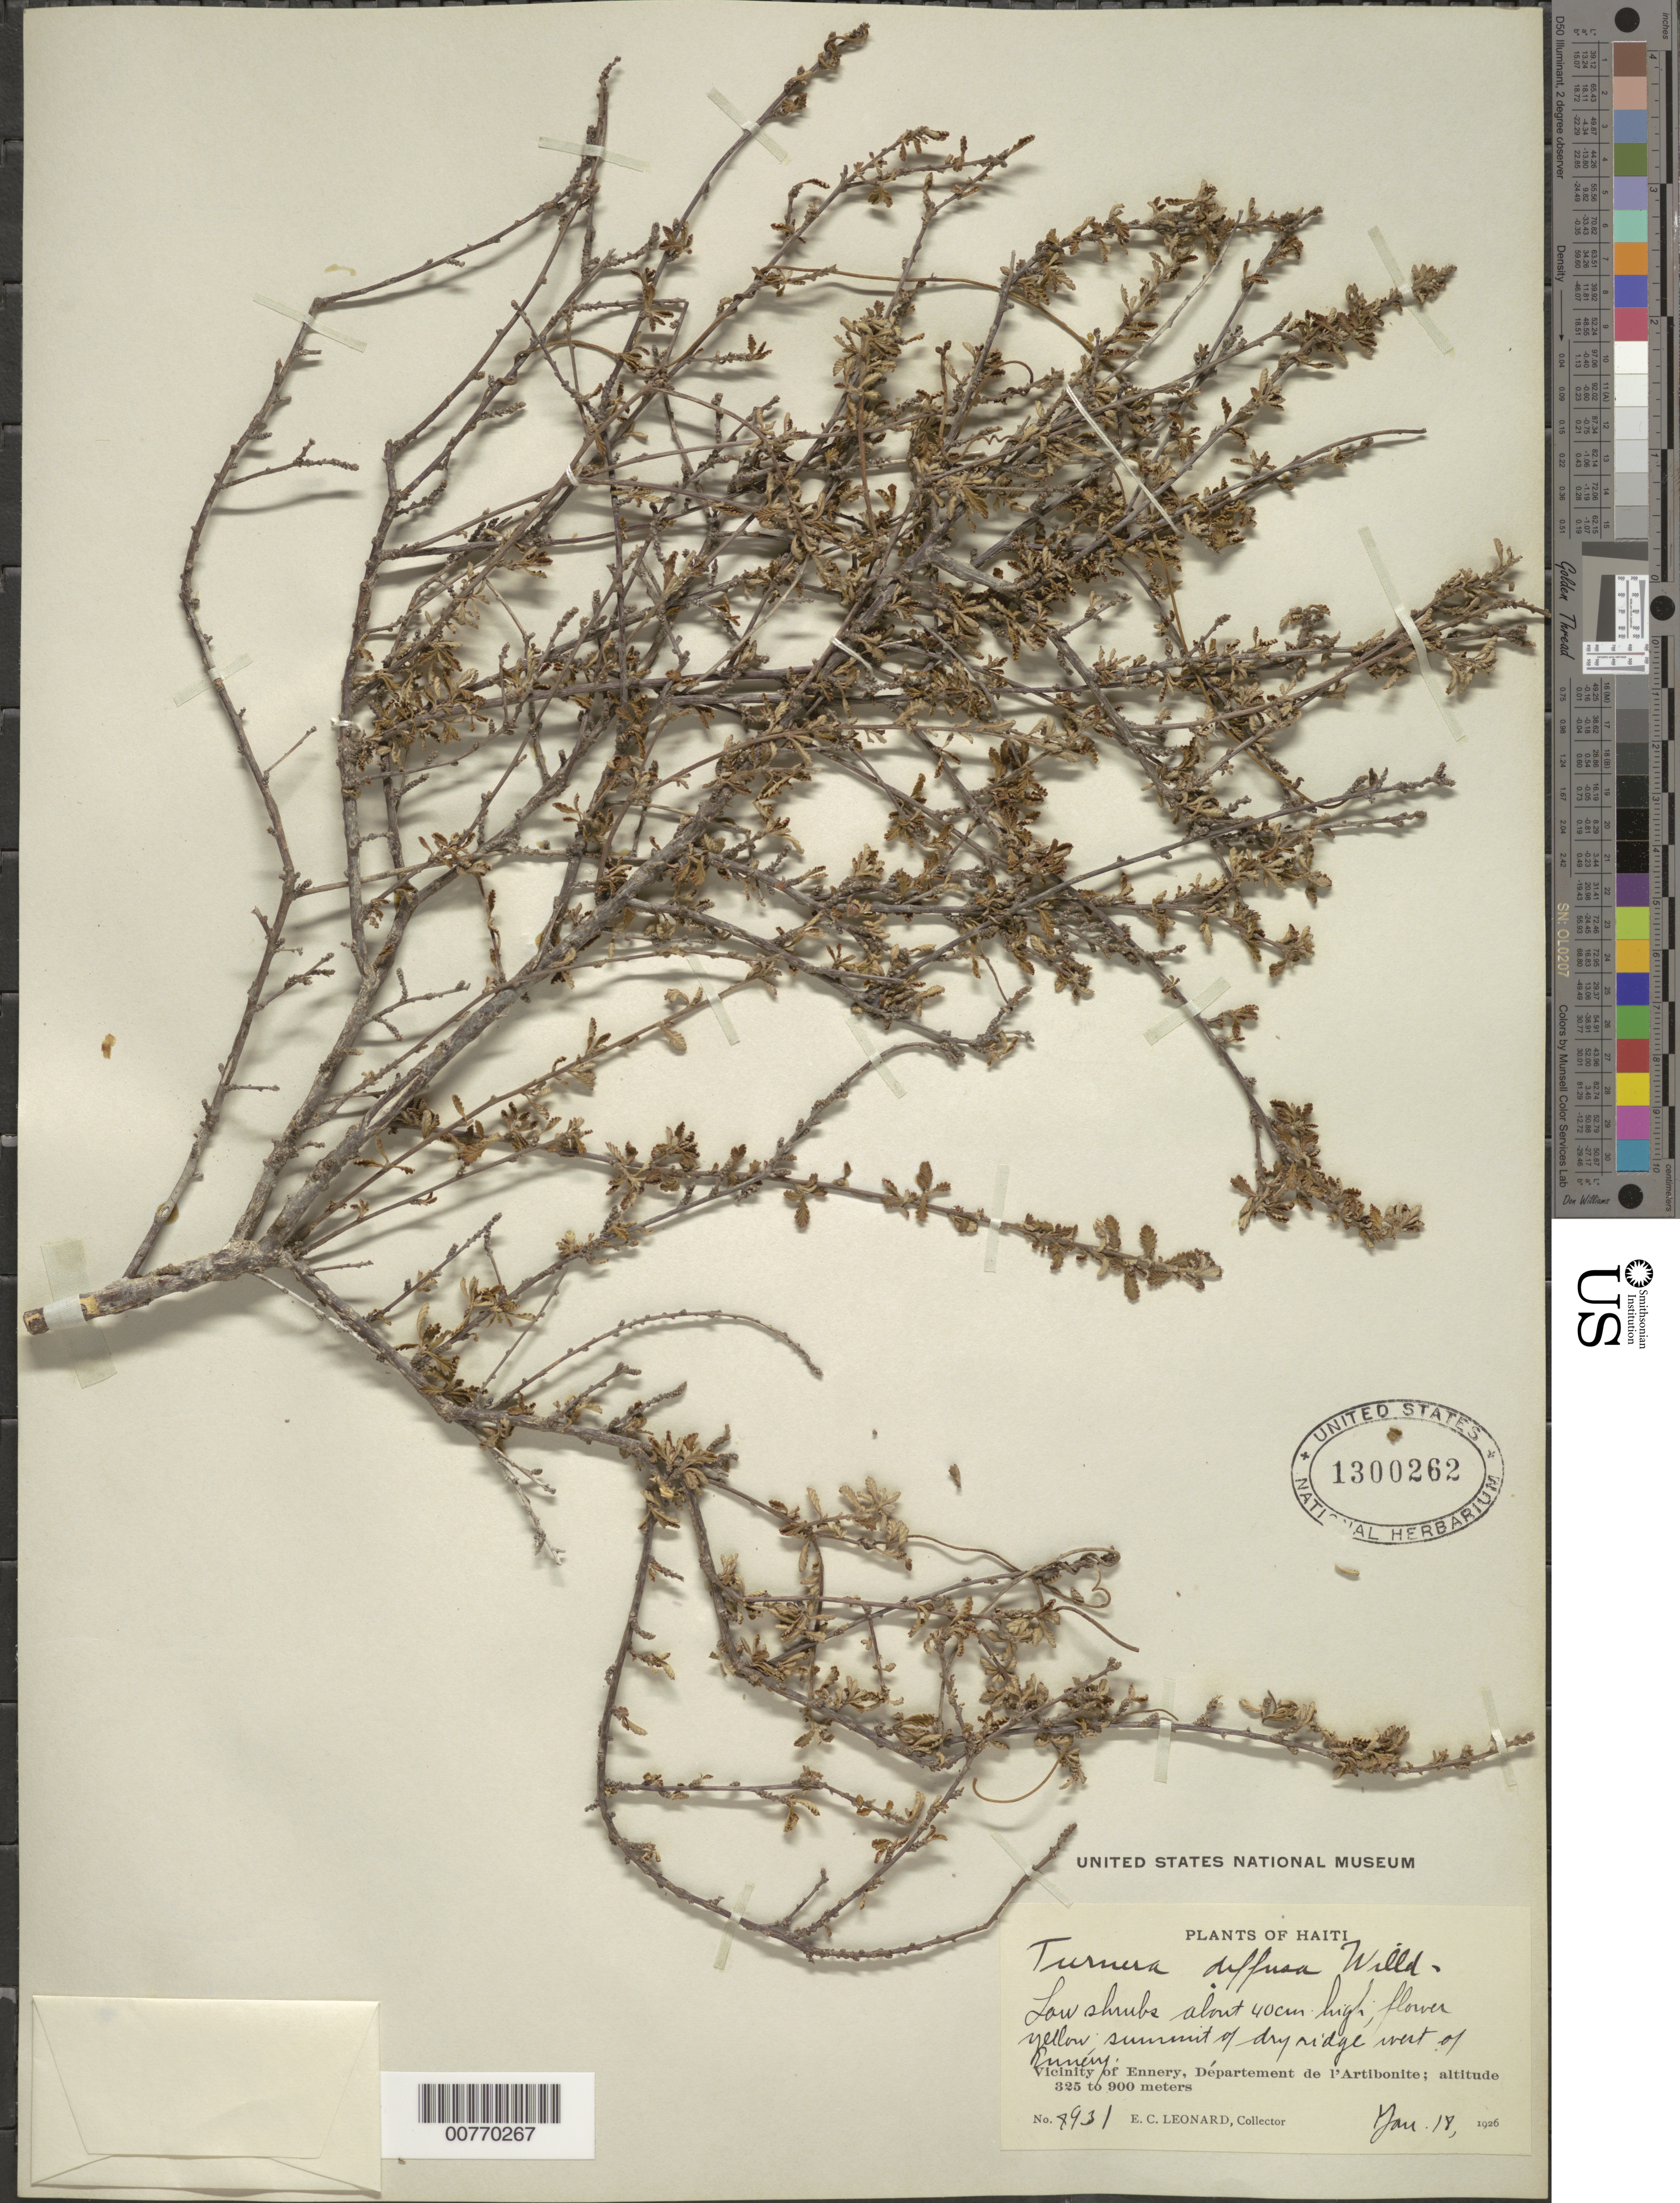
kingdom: Plantae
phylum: Tracheophyta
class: Magnoliopsida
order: Malpighiales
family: Turneraceae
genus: Turnera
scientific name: Turnera diffusa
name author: Willd. ex Schult.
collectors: E. C. Leonard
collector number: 8931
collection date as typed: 18 Jan 1926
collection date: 1926-01-18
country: Haiti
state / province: Artibonite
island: Hispaniola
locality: Vicinity of Ennery, west of Ennery.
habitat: Summit of dry ridge.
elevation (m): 325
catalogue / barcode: US 1300262